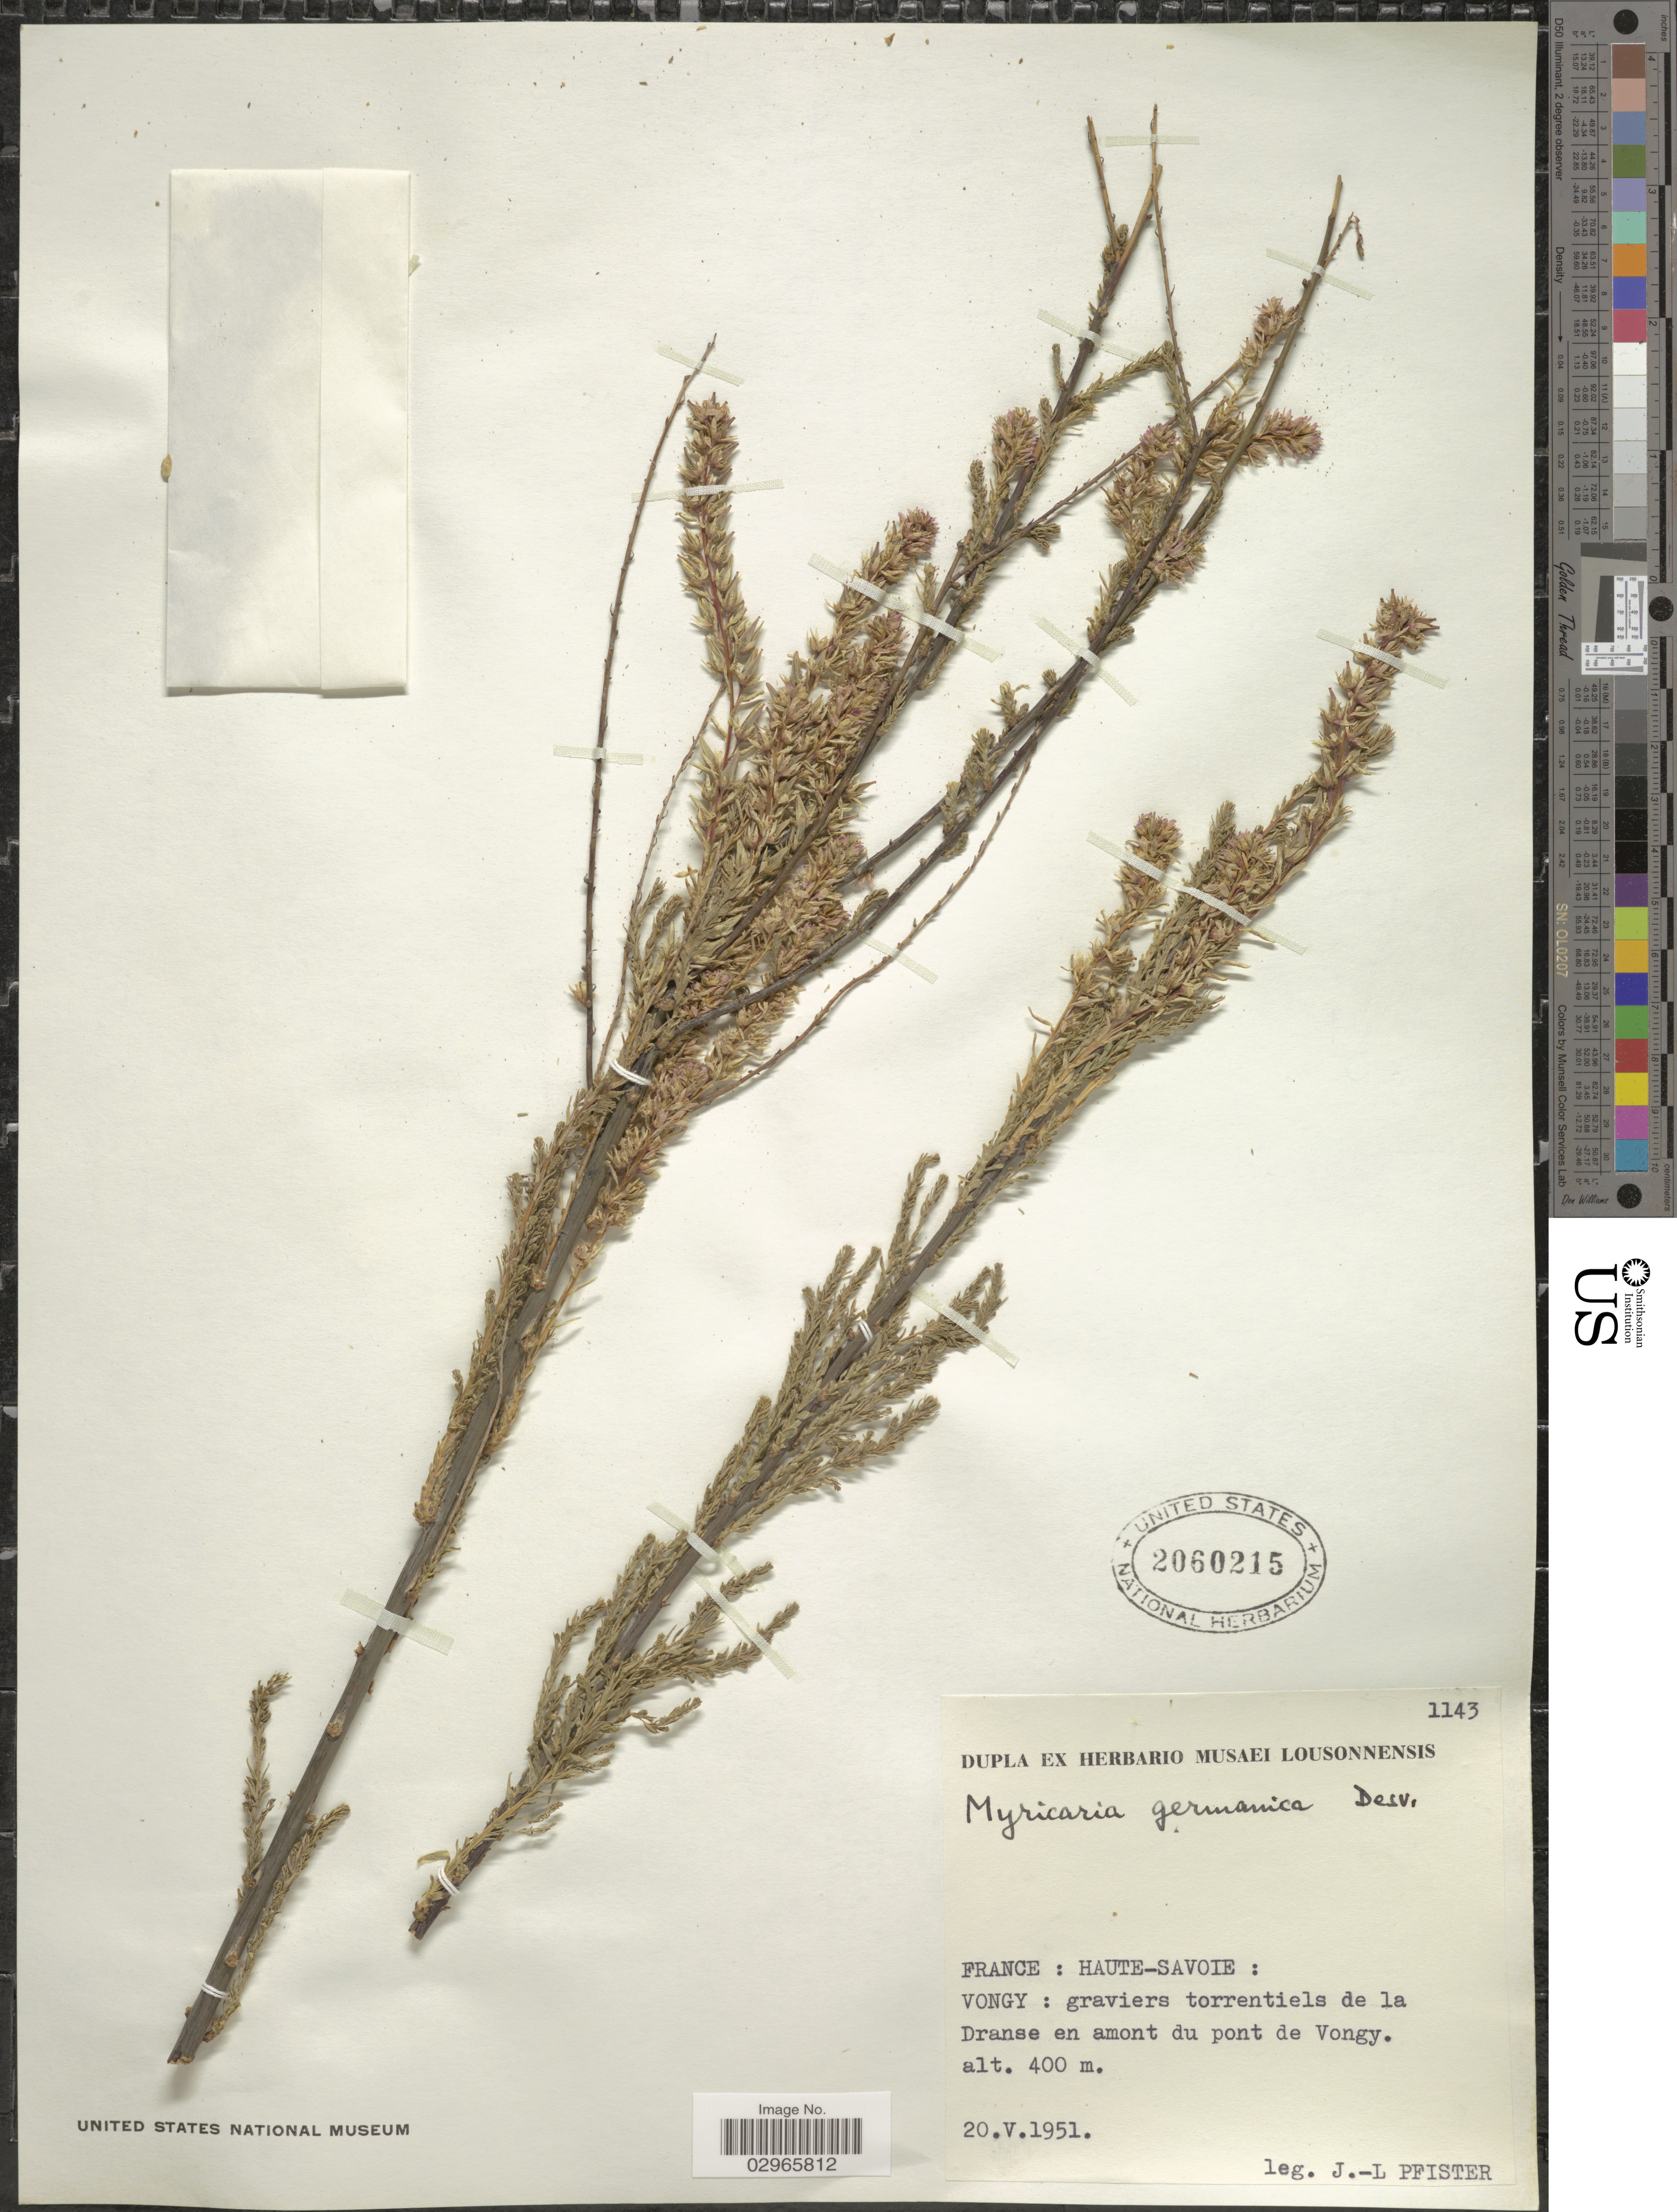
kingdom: Plantae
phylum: Tracheophyta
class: Magnoliopsida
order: Caryophyllales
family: Tamaricaceae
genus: Myricaria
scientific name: Myricaria germanica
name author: (L.) Desv.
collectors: J. Pfister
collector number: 1143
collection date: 1951-05-20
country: France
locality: Haute-Savoie: Vongy: graviers torrentiels de la Dranse en amont du pont de Vongy.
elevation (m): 400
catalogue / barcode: US 2060215